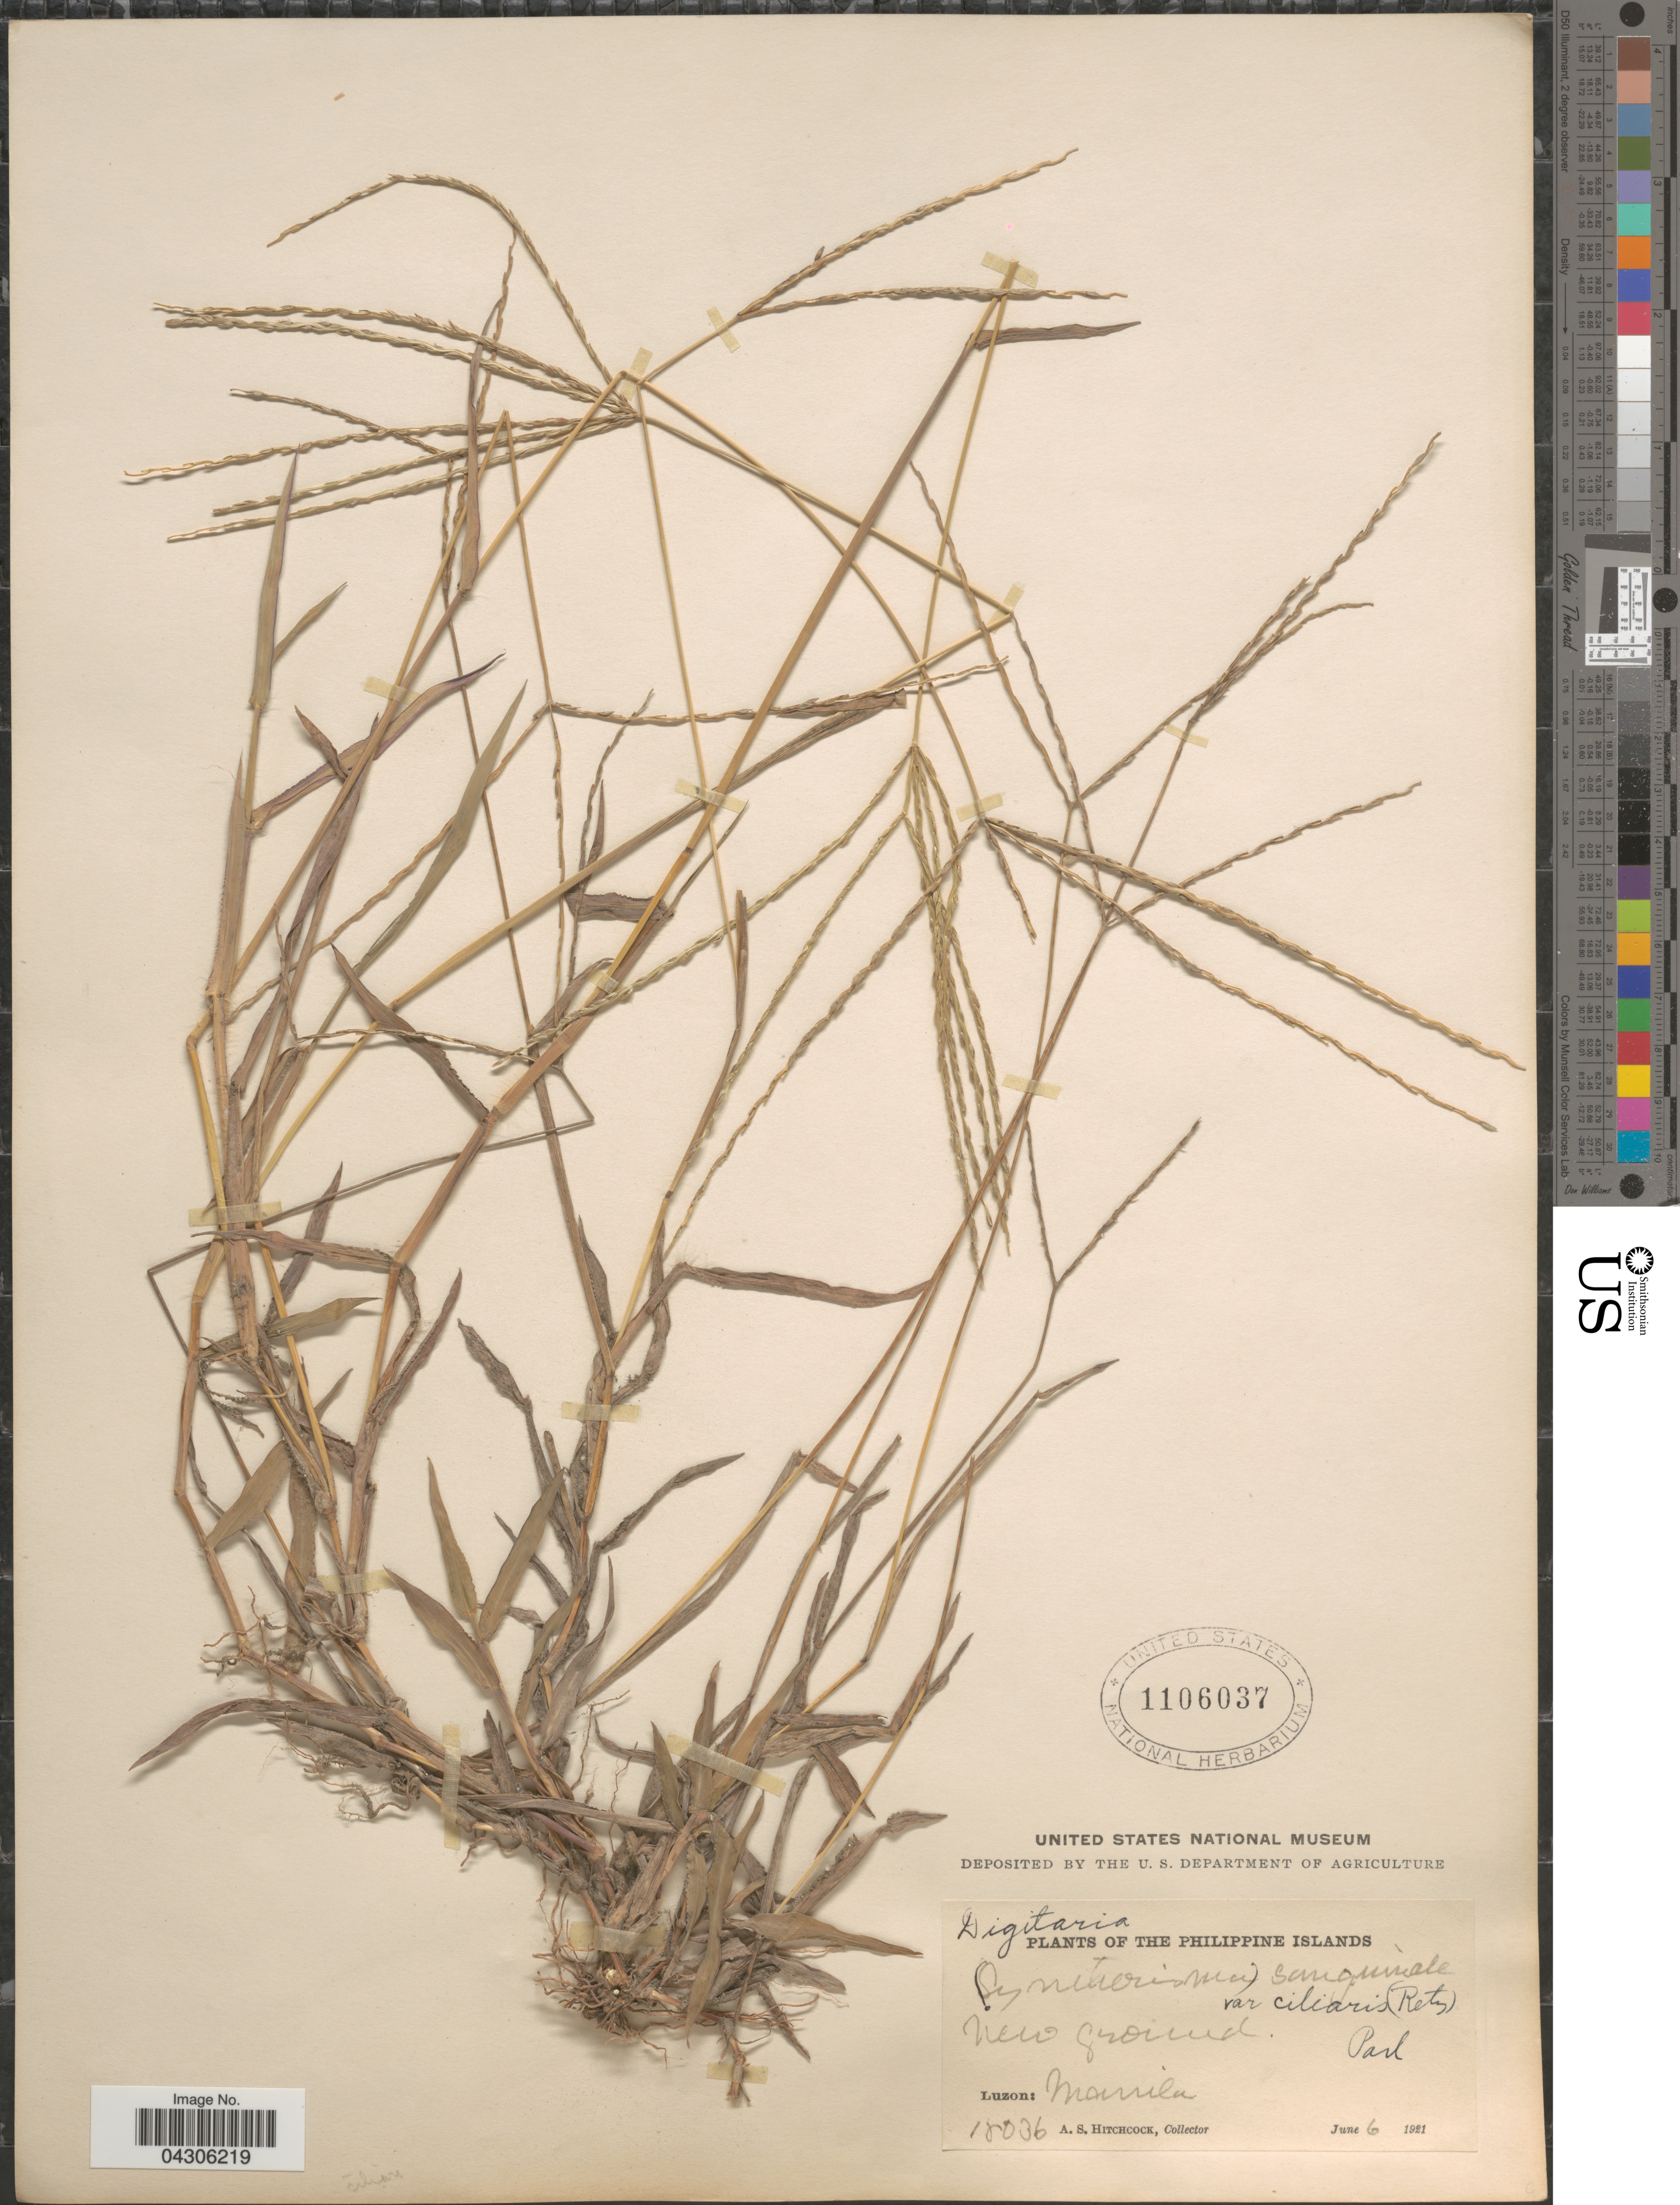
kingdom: Plantae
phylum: Tracheophyta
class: Liliopsida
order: Poales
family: Poaceae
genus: Digitaria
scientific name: Digitaria sanguinalis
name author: (L.) Scop.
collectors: A. S. Hitchcock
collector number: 18036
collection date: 1921-06-06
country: Philippines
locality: Philippine Islands. Luzon: Manila.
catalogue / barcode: US 1106037